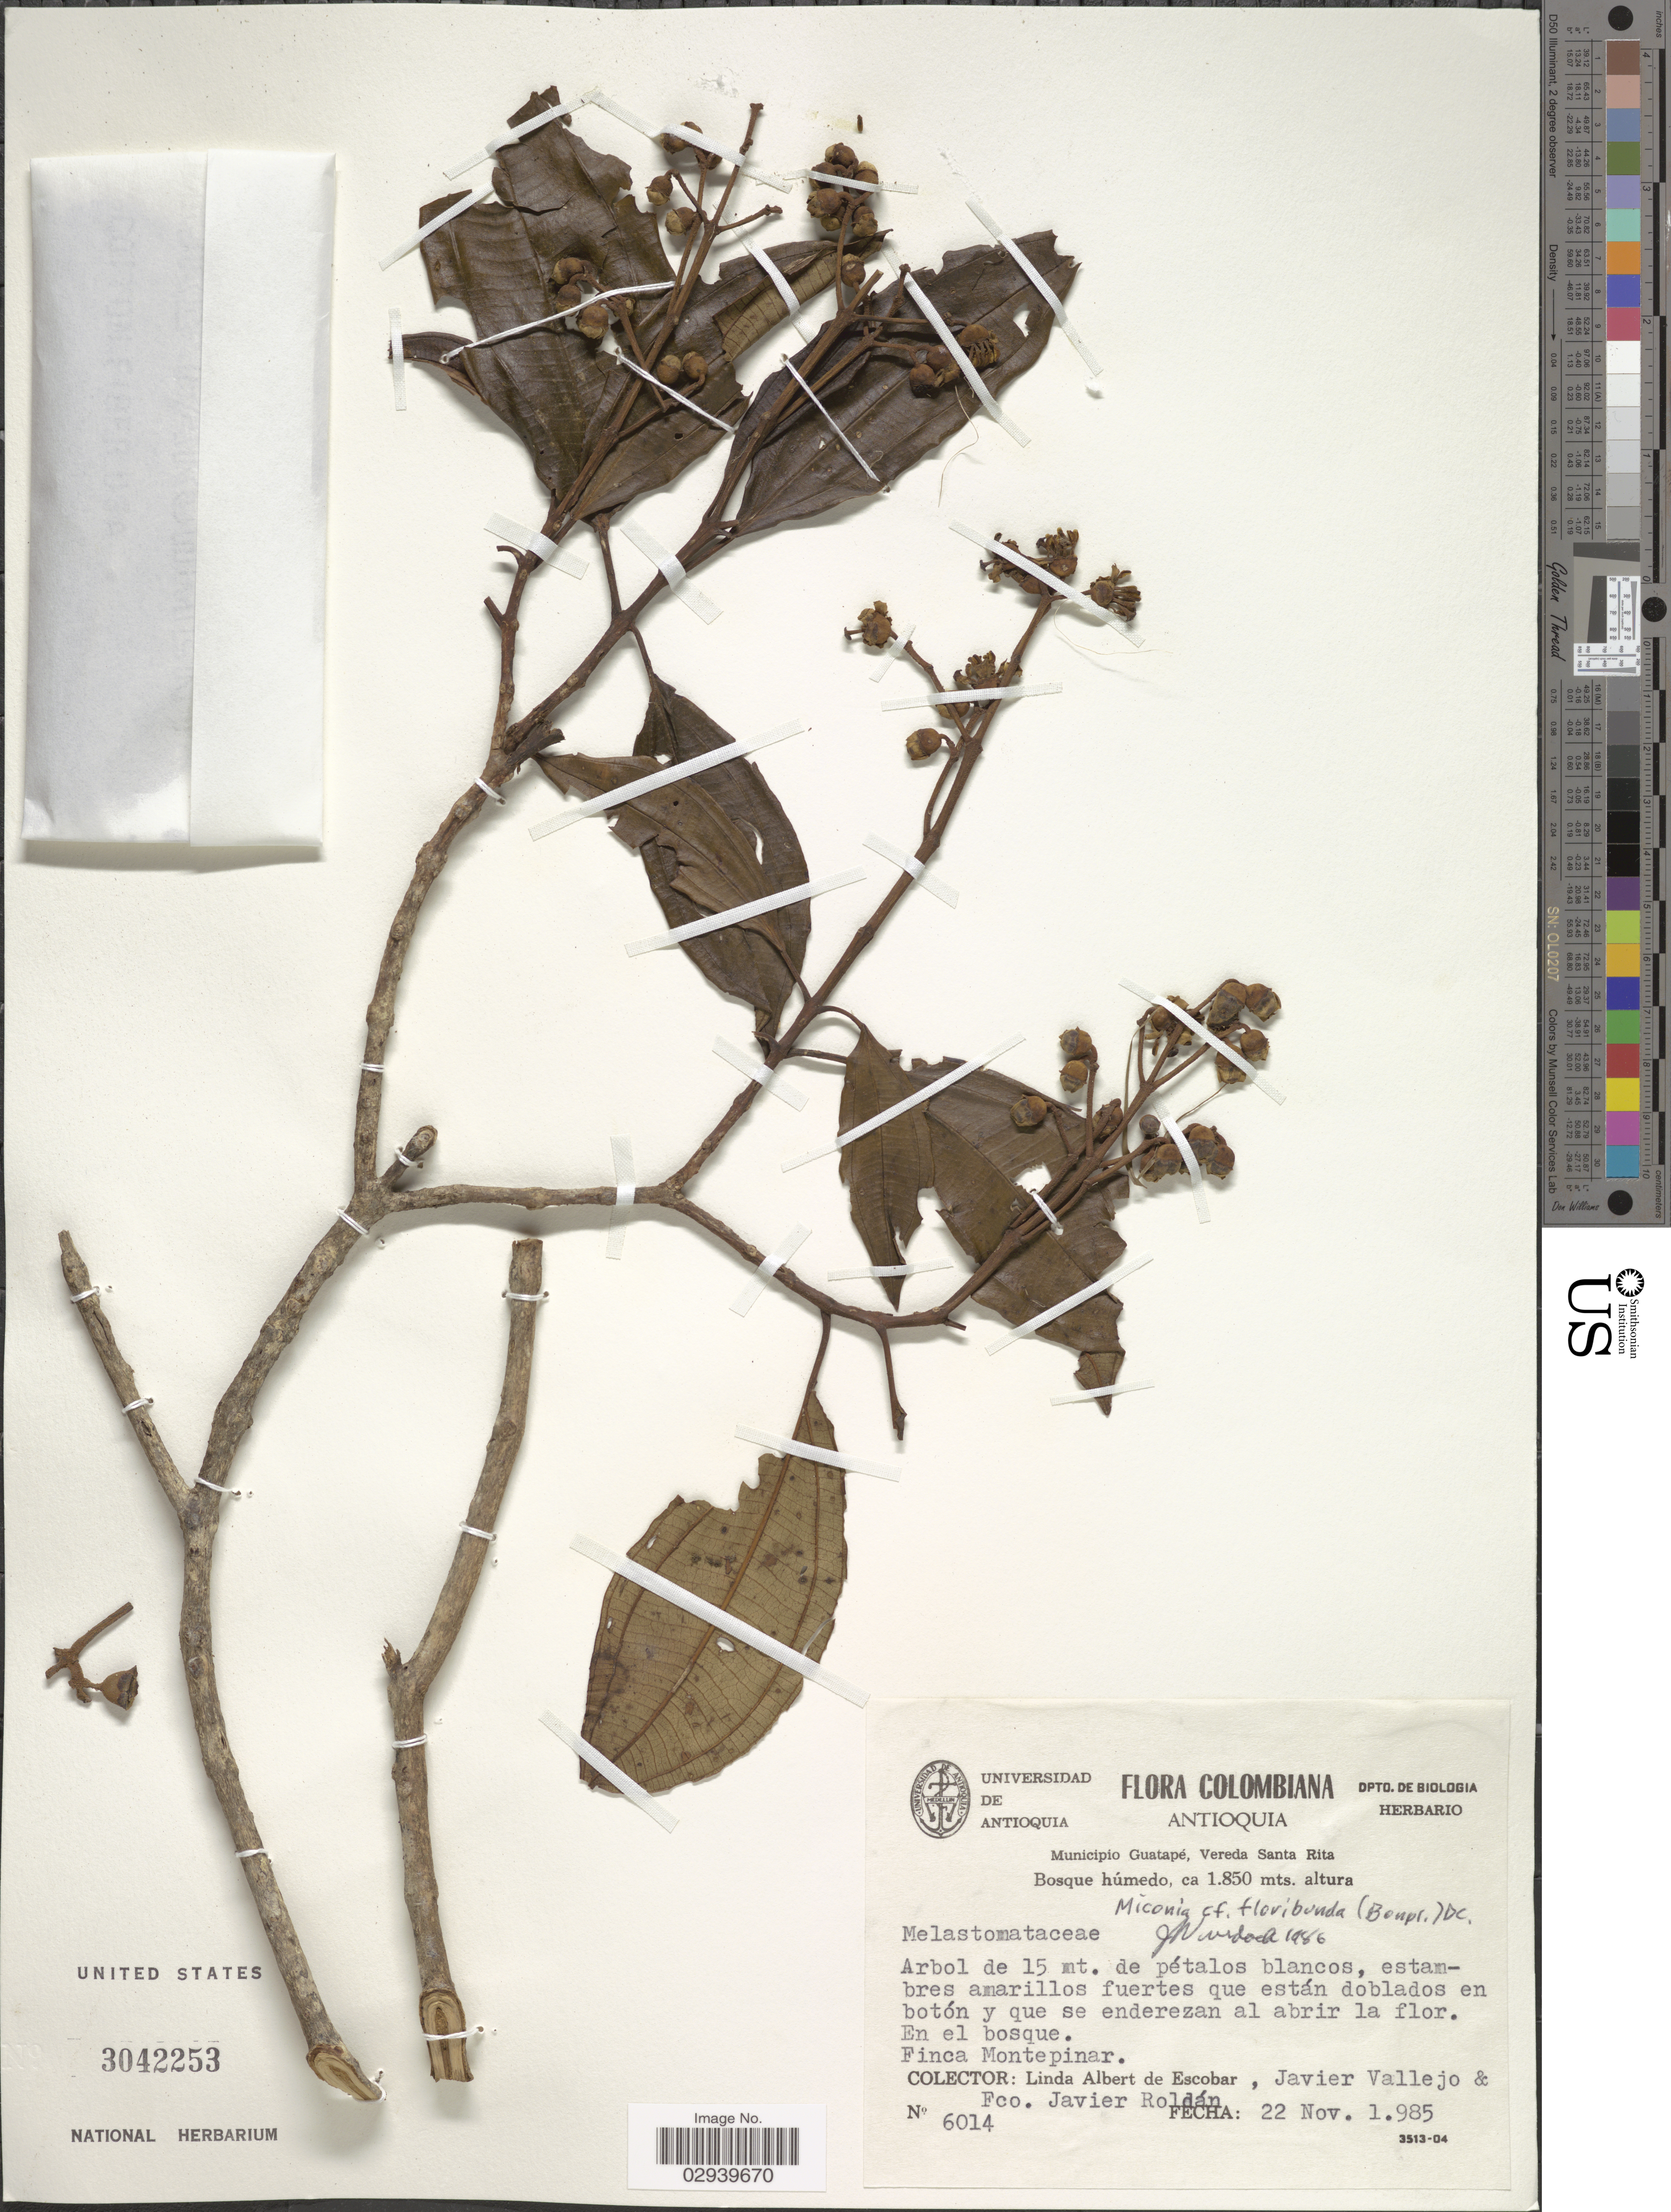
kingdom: Plantae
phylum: Tracheophyta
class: Magnoliopsida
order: Myrtales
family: Melastomataceae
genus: Miconia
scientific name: Miconia grandiflora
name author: Cogn.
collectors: L. K. de Escobar, J. Vallejo & F. J. Roldán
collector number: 6014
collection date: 1985-11-22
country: Colombia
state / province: Antioquia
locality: Municipio Guatapé, Vereda Santa Rita, Finca Montepinar.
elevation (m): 1850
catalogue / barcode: US 3042253